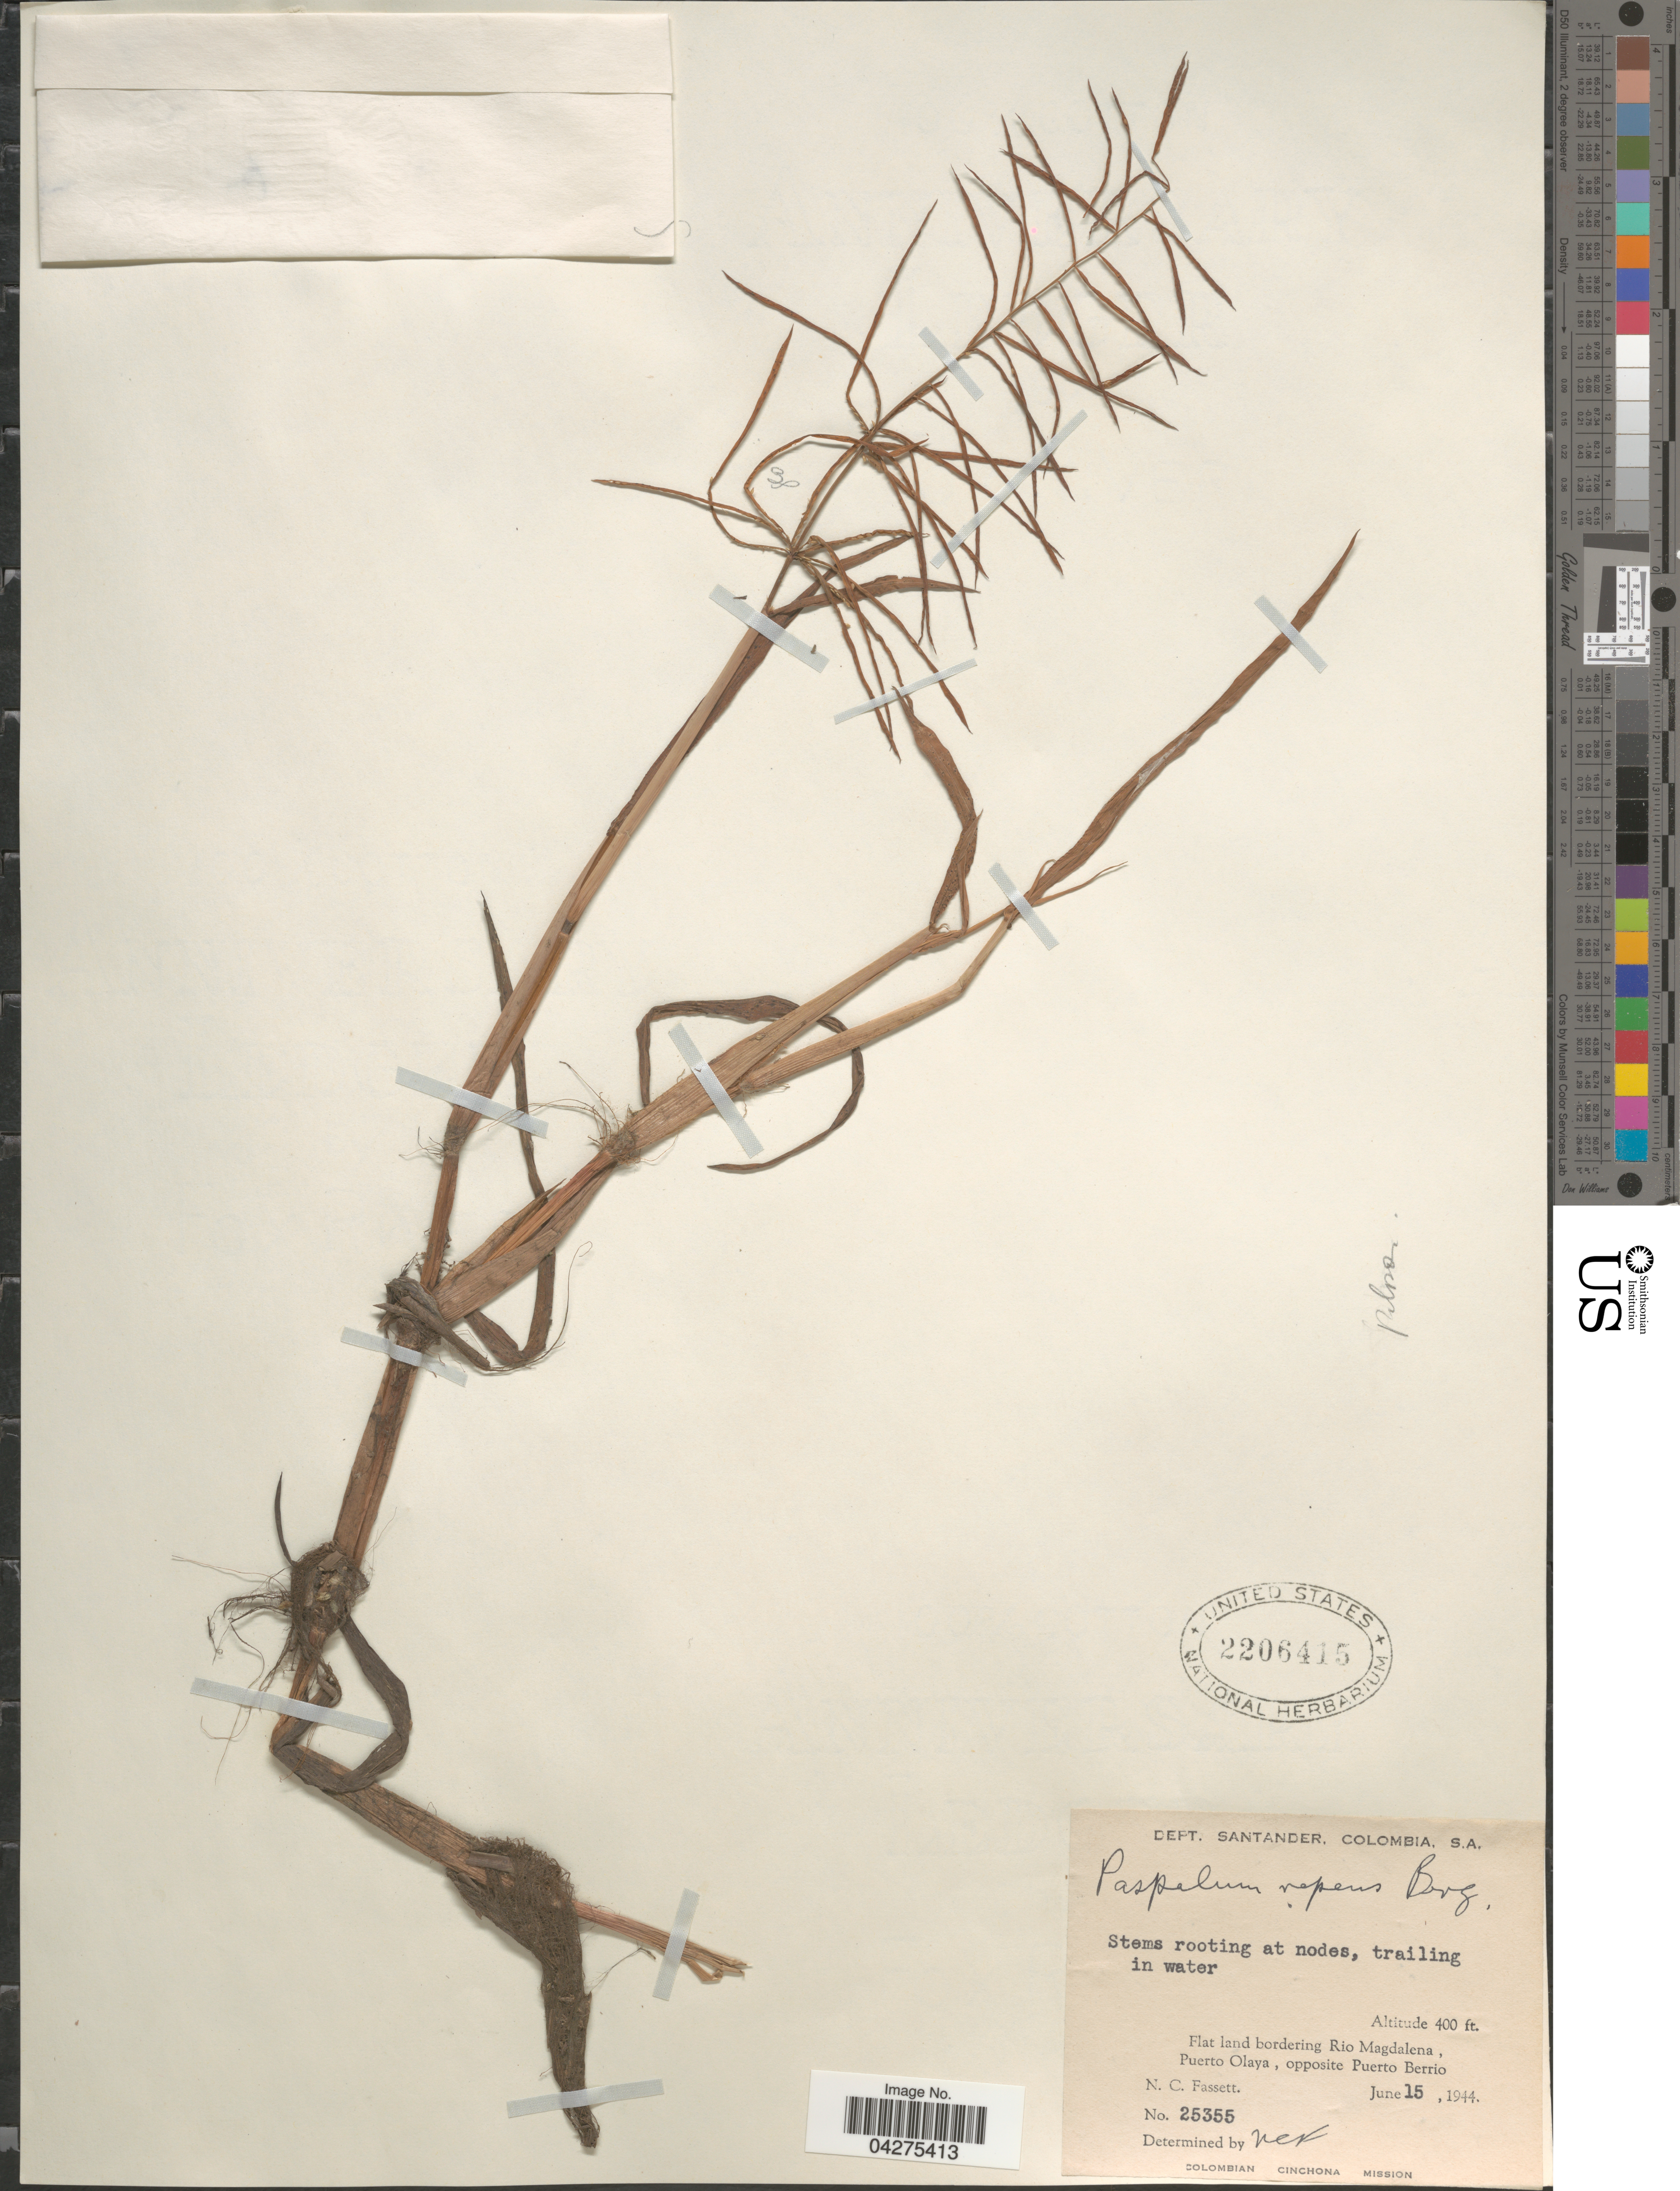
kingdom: Plantae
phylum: Tracheophyta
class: Liliopsida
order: Poales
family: Poaceae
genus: Paspalum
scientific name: Paspalum repens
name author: P.J. Bergius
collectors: N. C. Fassett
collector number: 25355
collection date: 1944-06-15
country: Colombia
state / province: Santander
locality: Dept. Santander. Flat land bordering Rio Magdalena, Puerto Olaya, opposite Puerto Berrio. Colombian Cinchona Mission.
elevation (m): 122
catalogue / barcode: US 2206415